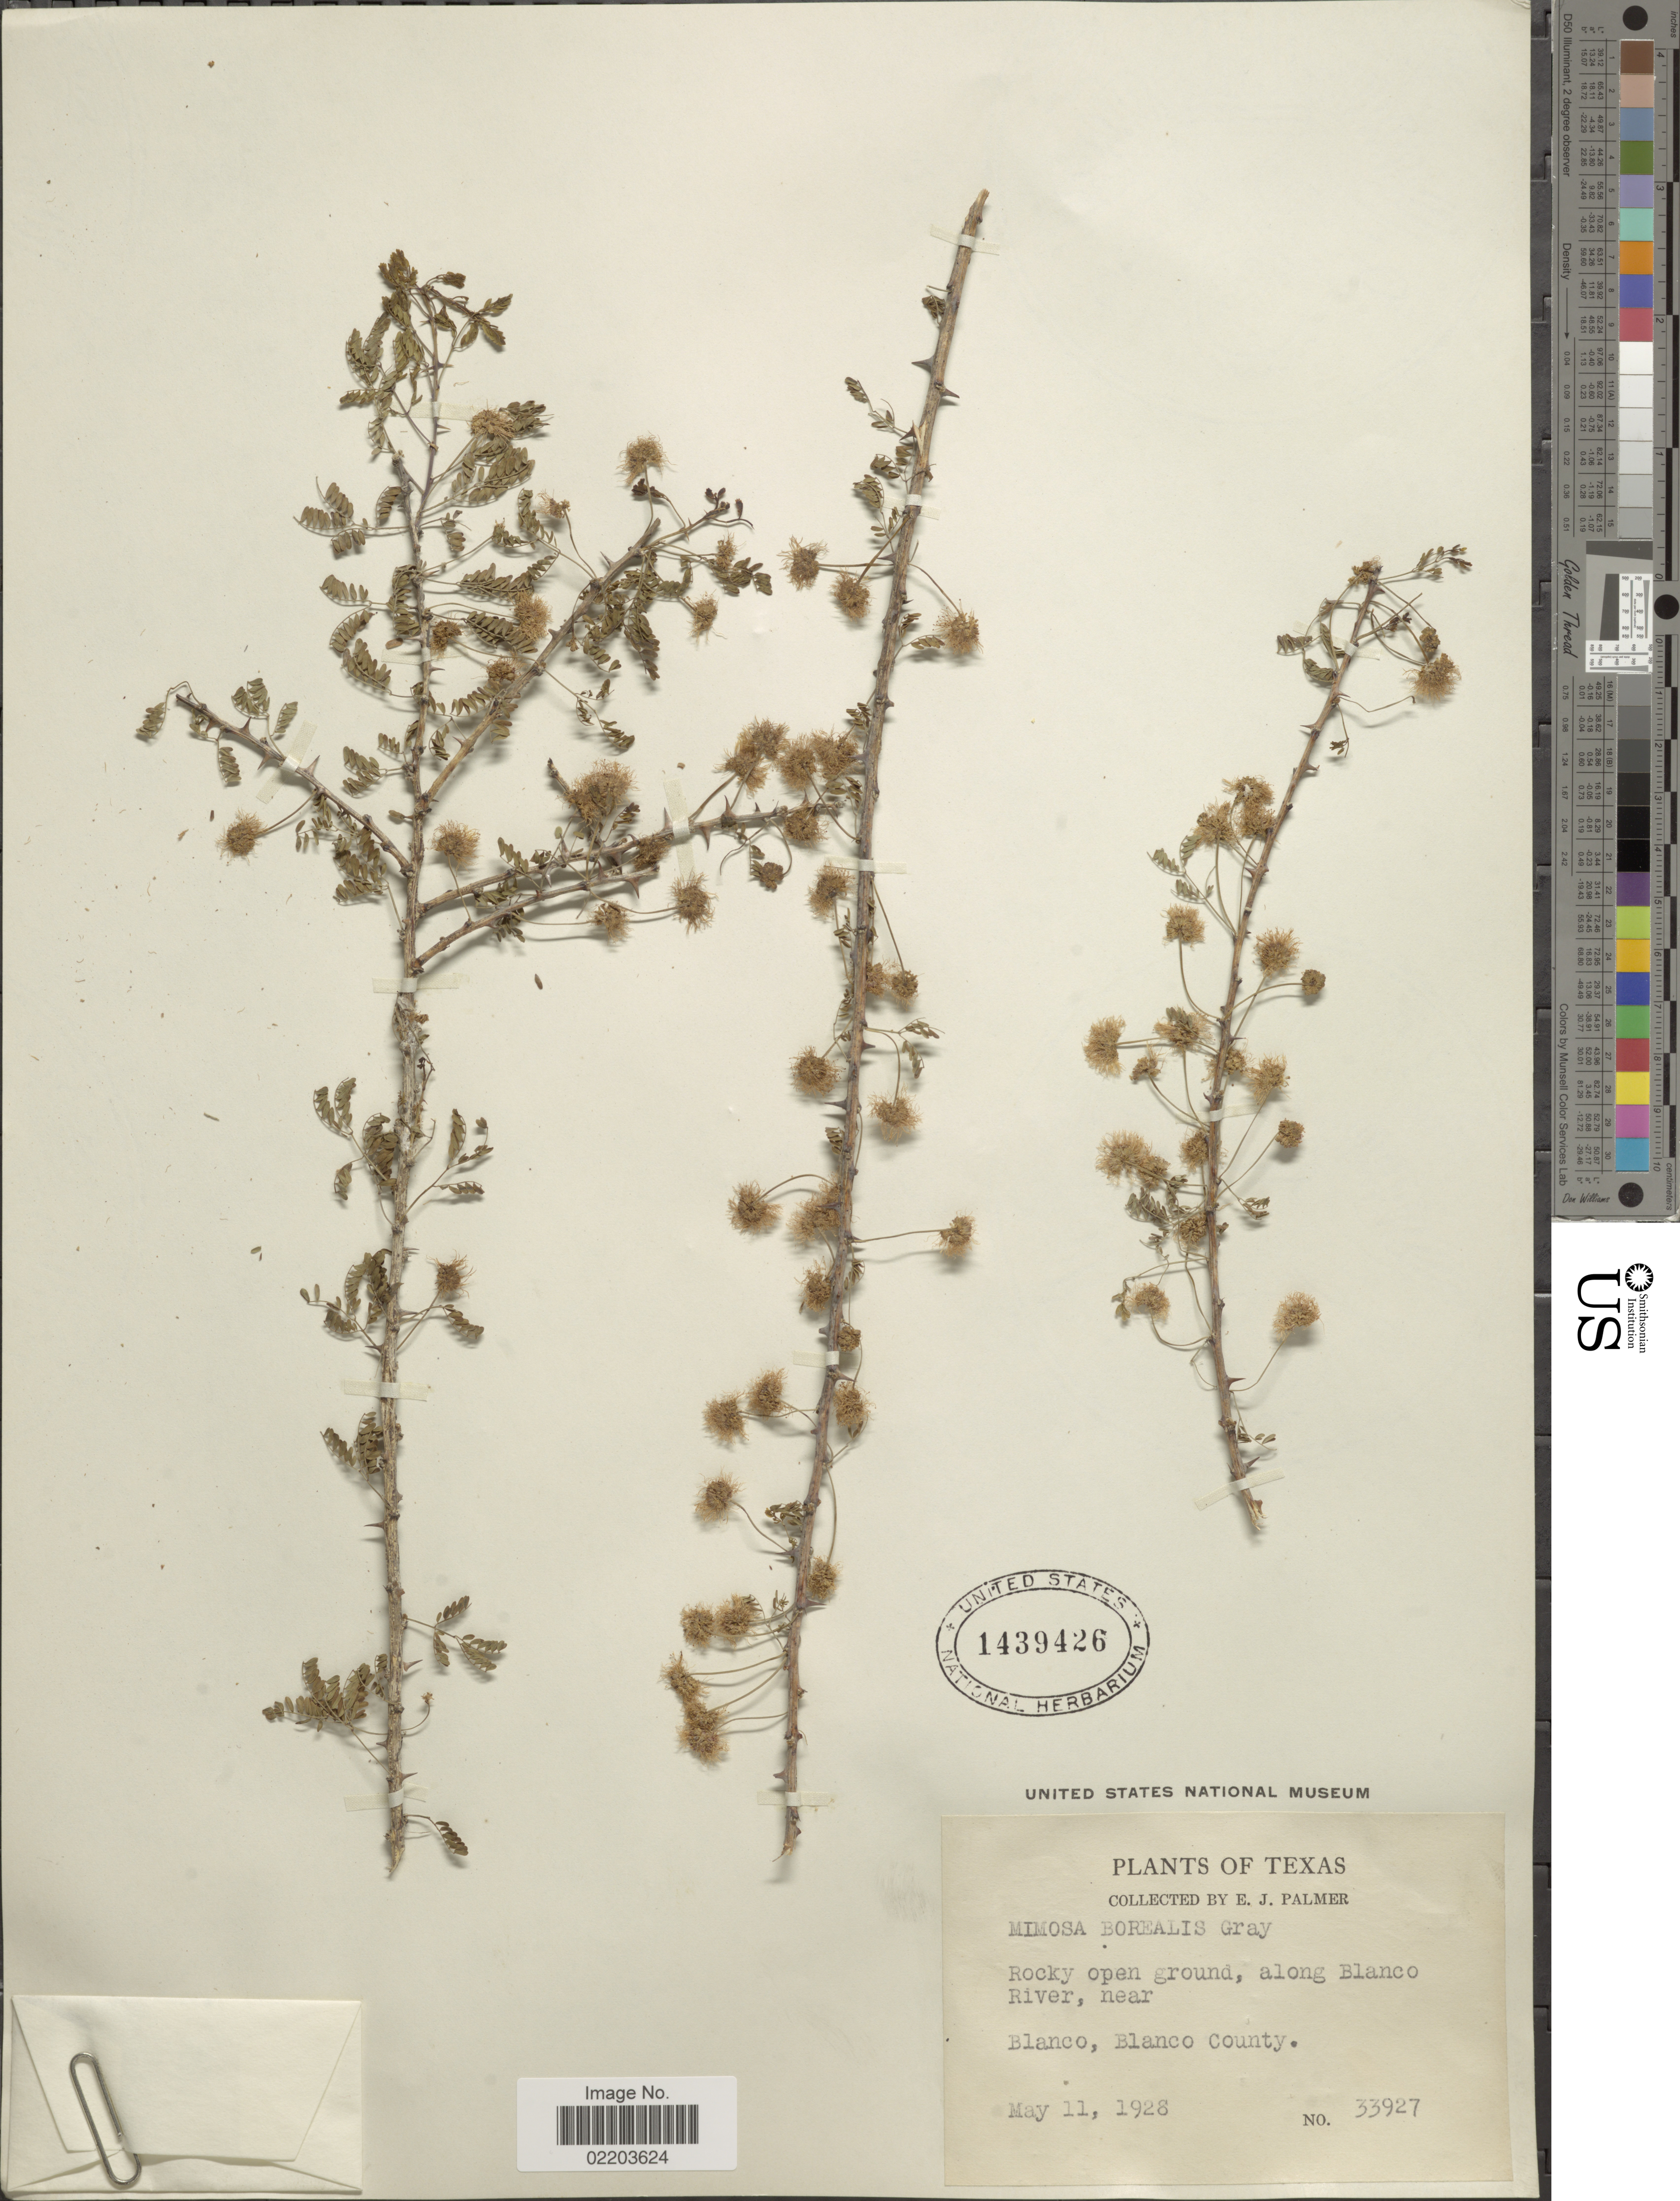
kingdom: Plantae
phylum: Tracheophyta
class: Magnoliopsida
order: Fabales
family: Fabaceae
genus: Mimosa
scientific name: Mimosa borealis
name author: A. Gray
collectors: E. J. Palmer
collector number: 33927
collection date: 1928-05-11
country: United States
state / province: Texas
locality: Rocky open ground, along Blanco River, near Blanco, Blanco County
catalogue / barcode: US 1439426